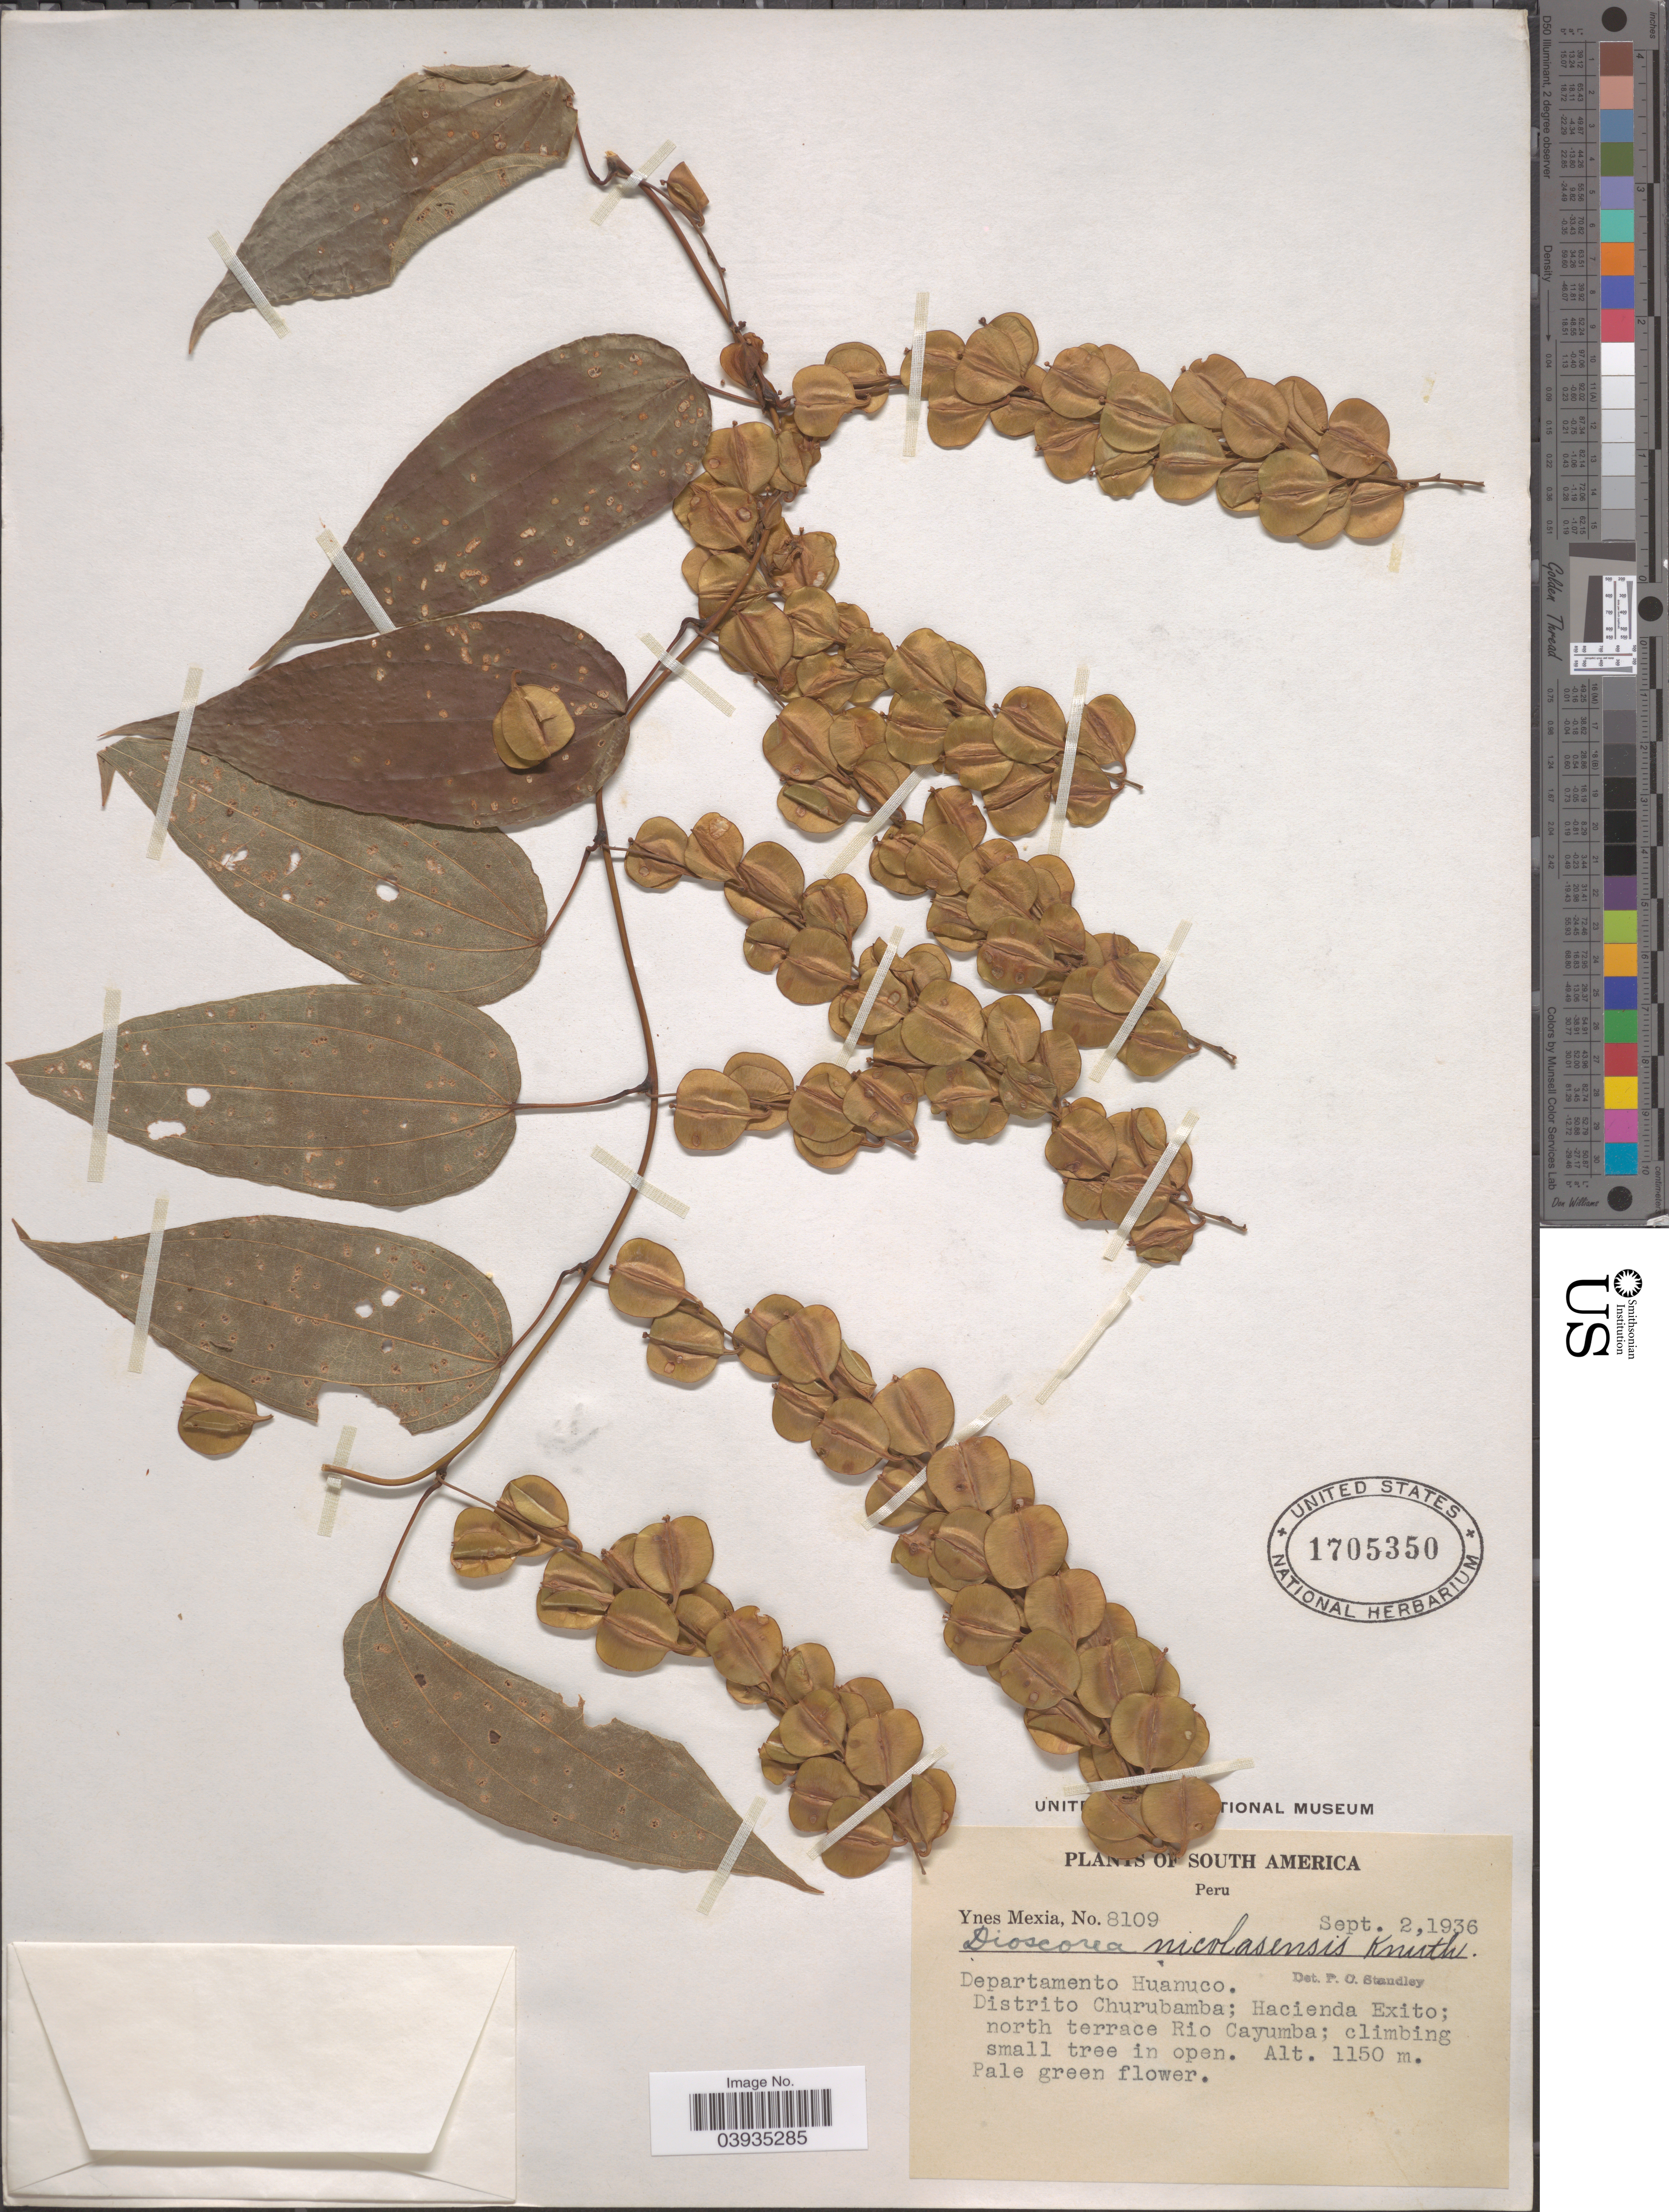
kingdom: Plantae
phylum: Tracheophyta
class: Liliopsida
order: Dioscoreales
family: Dioscoreaceae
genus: Dioscorea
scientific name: Dioscorea nicolasensis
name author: R. Knuth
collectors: Y. Mexia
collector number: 8109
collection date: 1936-09-02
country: Peru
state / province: Huánuco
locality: Departamento Huanuco. Distrito Churubamba; Hacienda Exito; north terrace Rio Cayumba.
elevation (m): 1150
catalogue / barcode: US 1705350